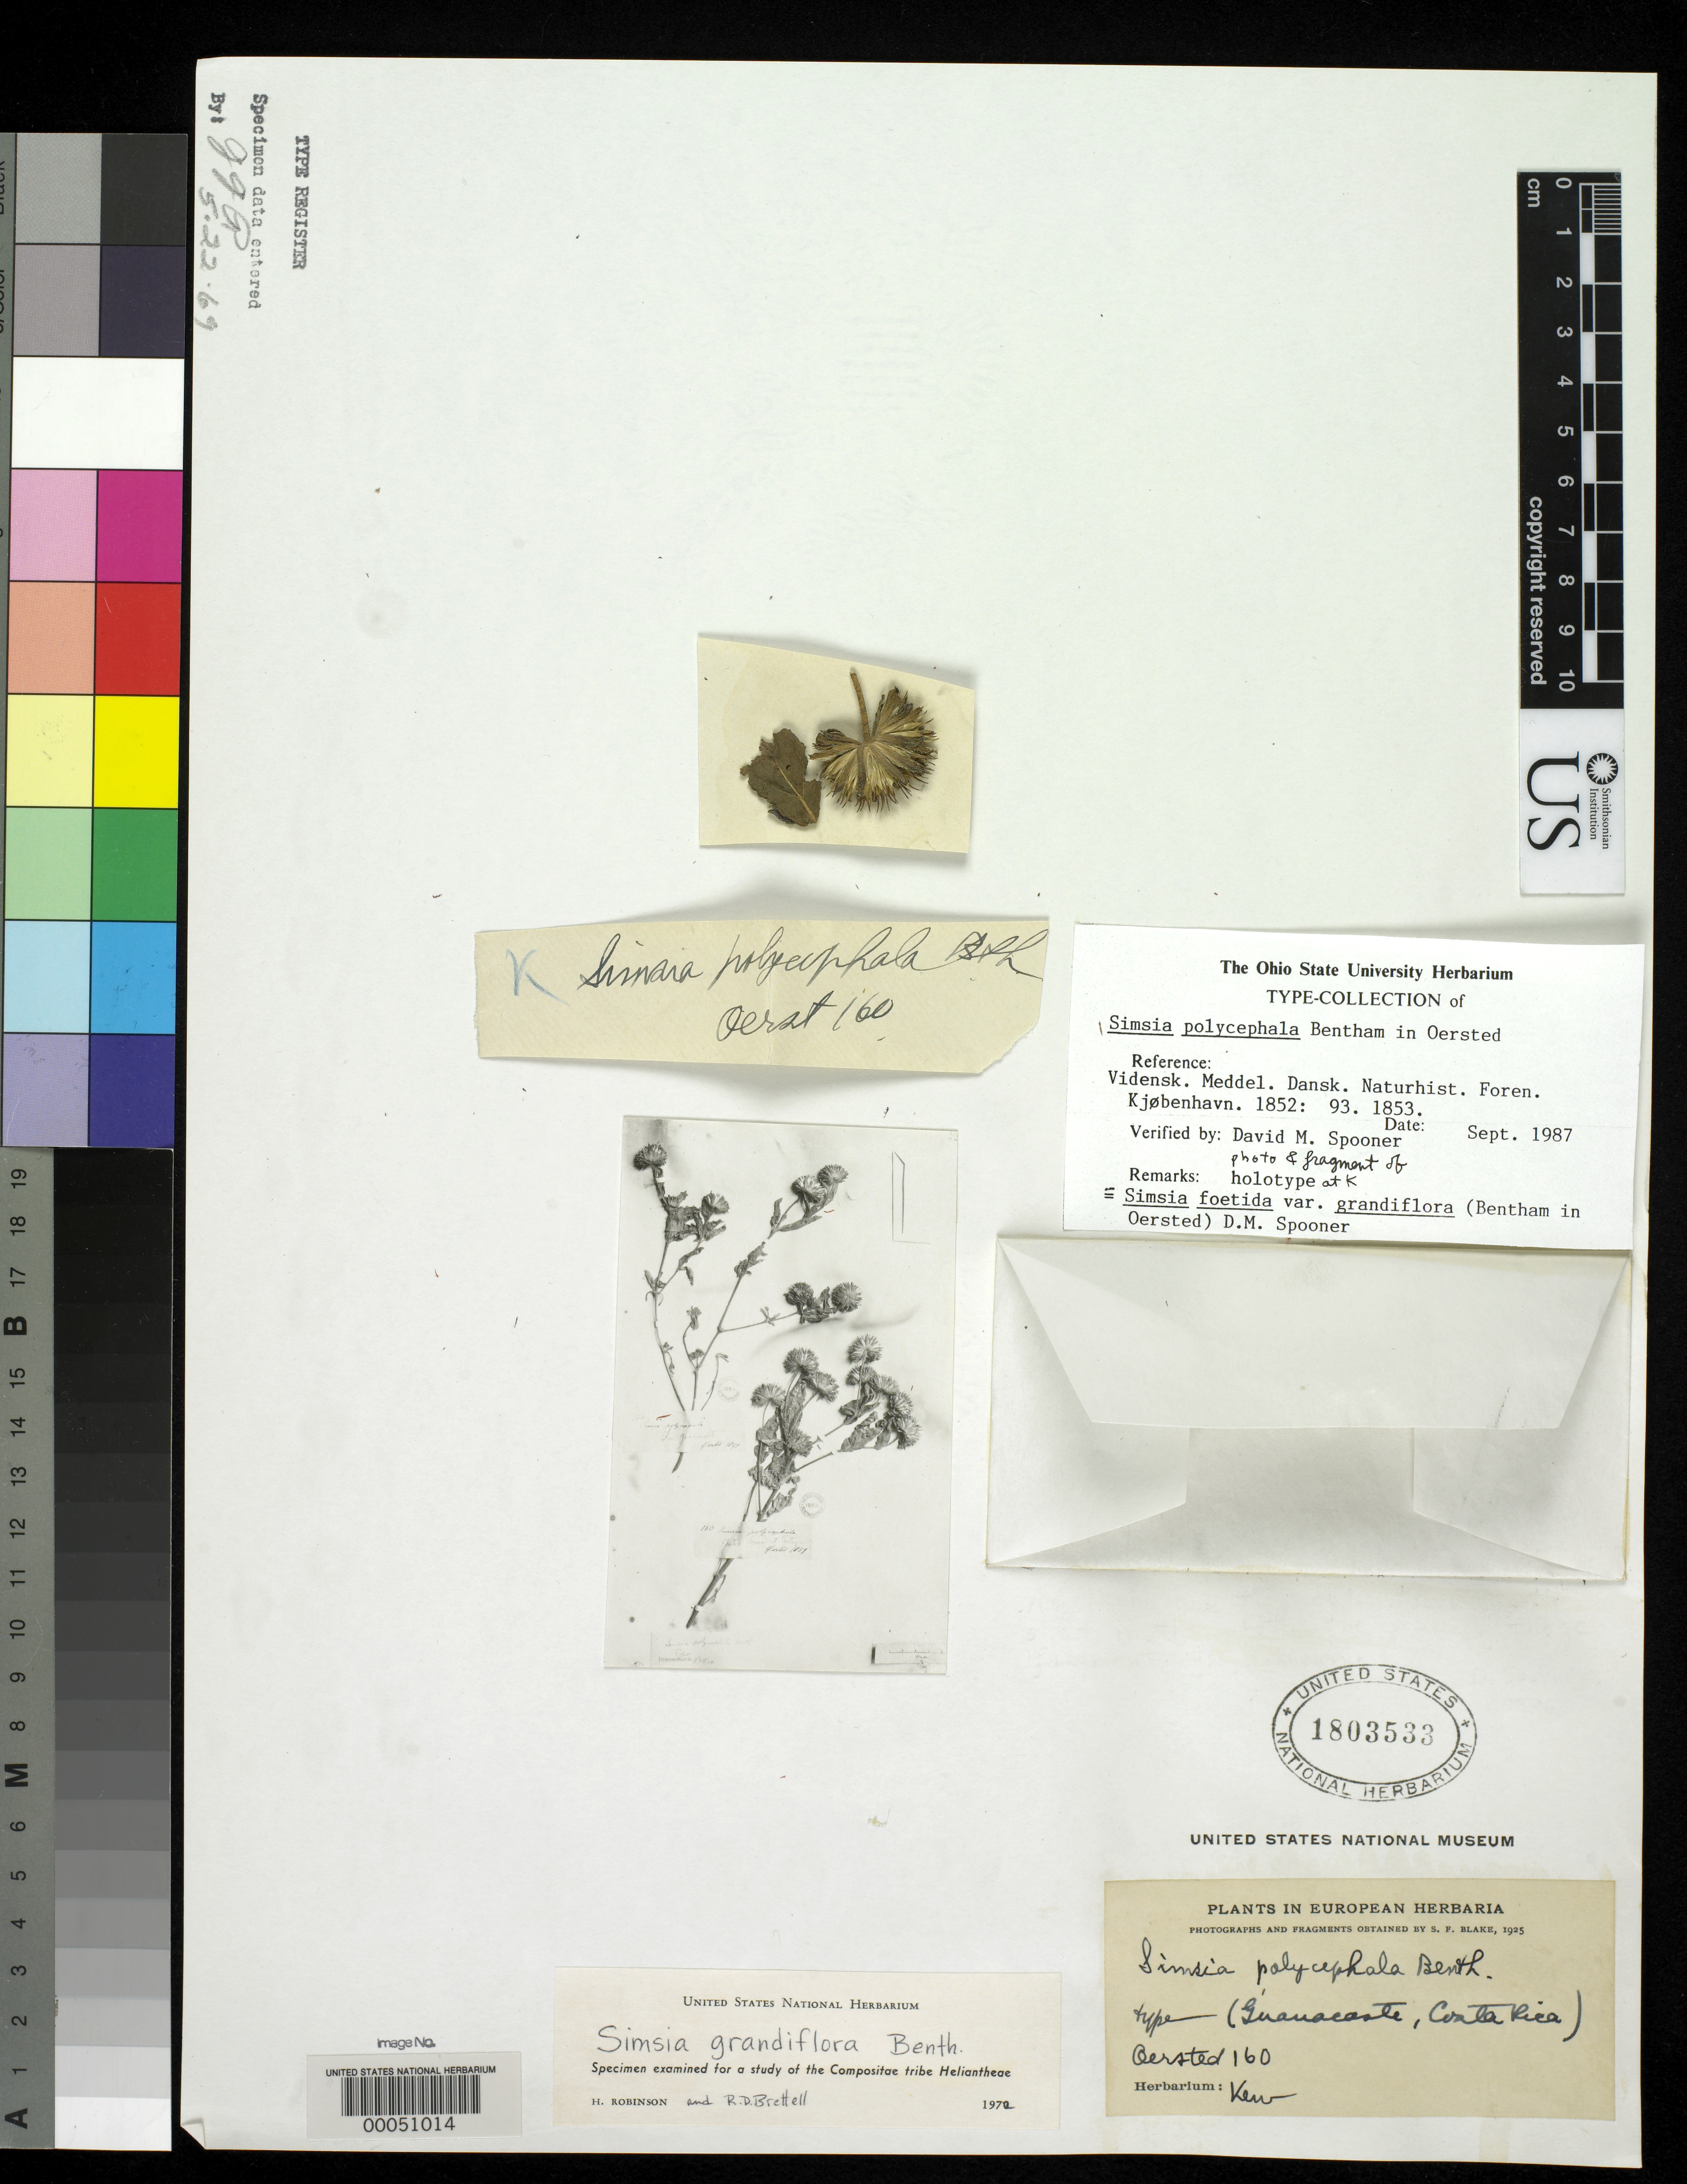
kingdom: Plantae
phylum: Tracheophyta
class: Magnoliopsida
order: Asterales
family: Asteraceae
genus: Simsia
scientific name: Simsia polycephala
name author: Benth.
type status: Type Fragment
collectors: A. S. Oersted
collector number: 160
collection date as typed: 1851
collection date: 1851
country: Costa Rica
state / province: Guanacaste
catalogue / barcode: US 1803533